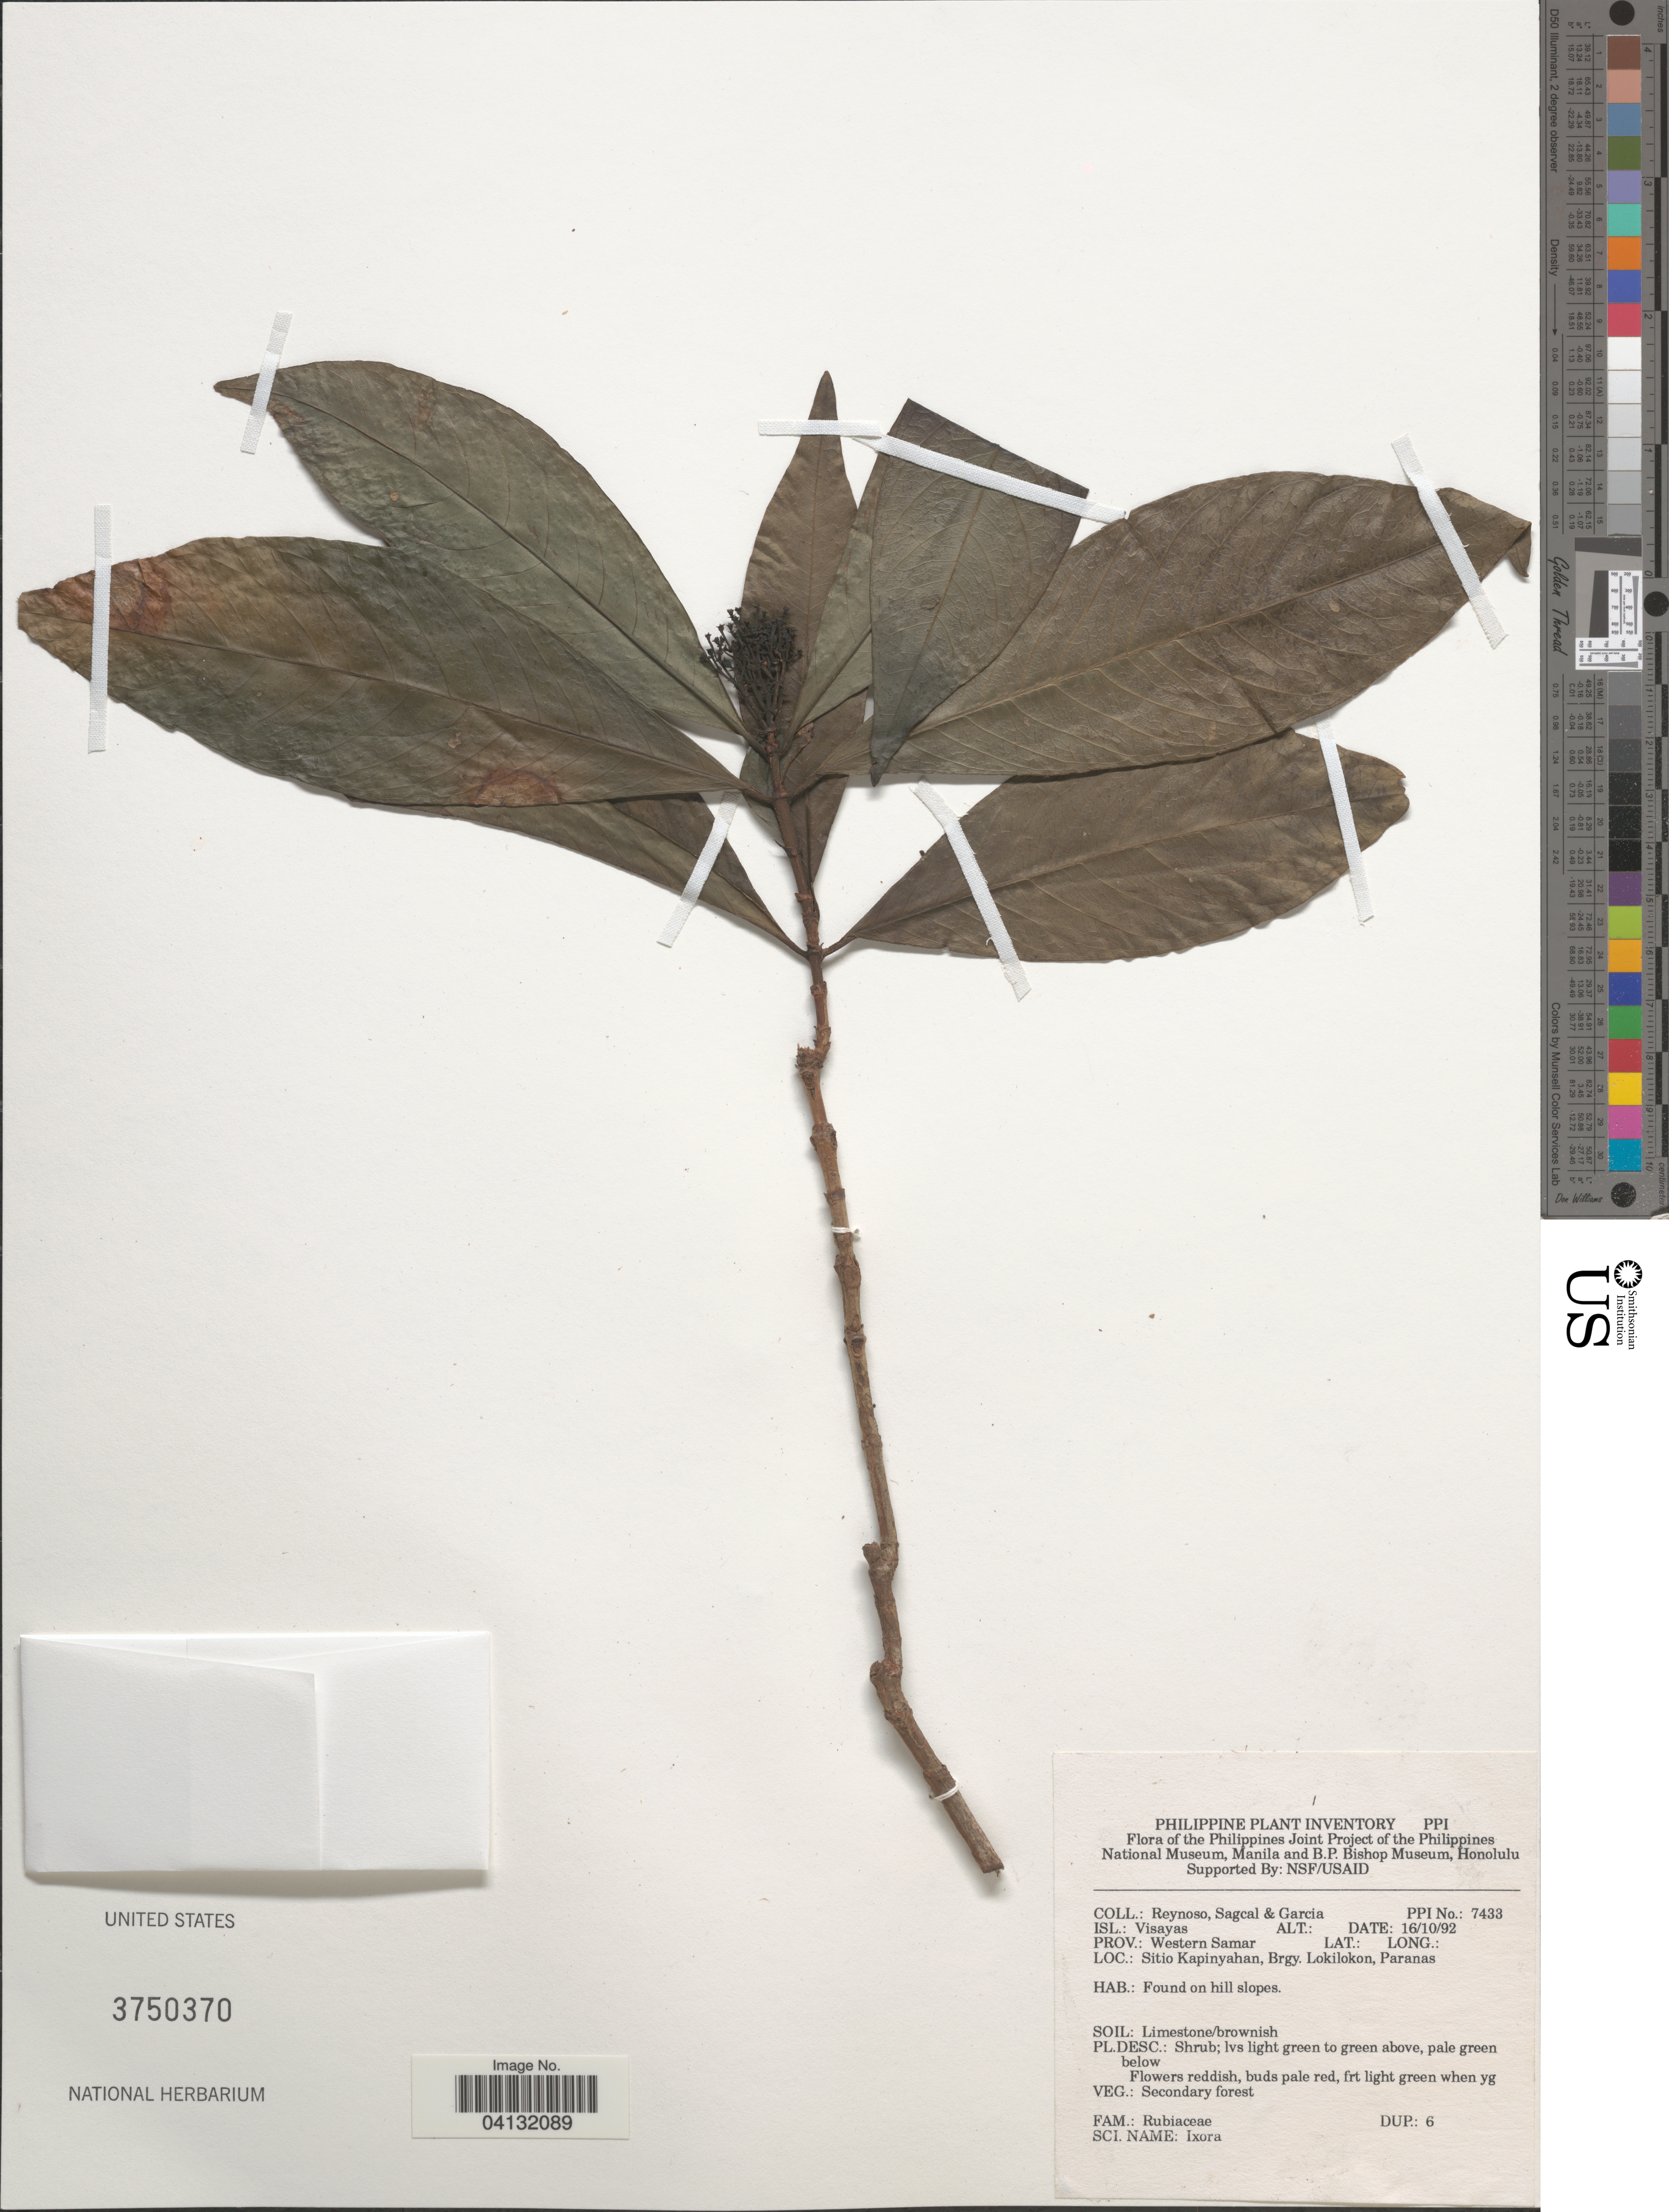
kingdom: Plantae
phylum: Tracheophyta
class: Magnoliopsida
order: Gentianales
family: Rubiaceae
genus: Ixora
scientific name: Ixora sp.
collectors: E. Reynoso, E. Sagcal & H. Garcia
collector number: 7433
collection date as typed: Transcribed d/m/y: 16/10/92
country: Philippines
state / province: Eastern Visayas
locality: Isl.: Visayas. Prov.: Western Samar. Sitio Kapinyahan, Brgy. Lokilokon, Paranas.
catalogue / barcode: US 3750370